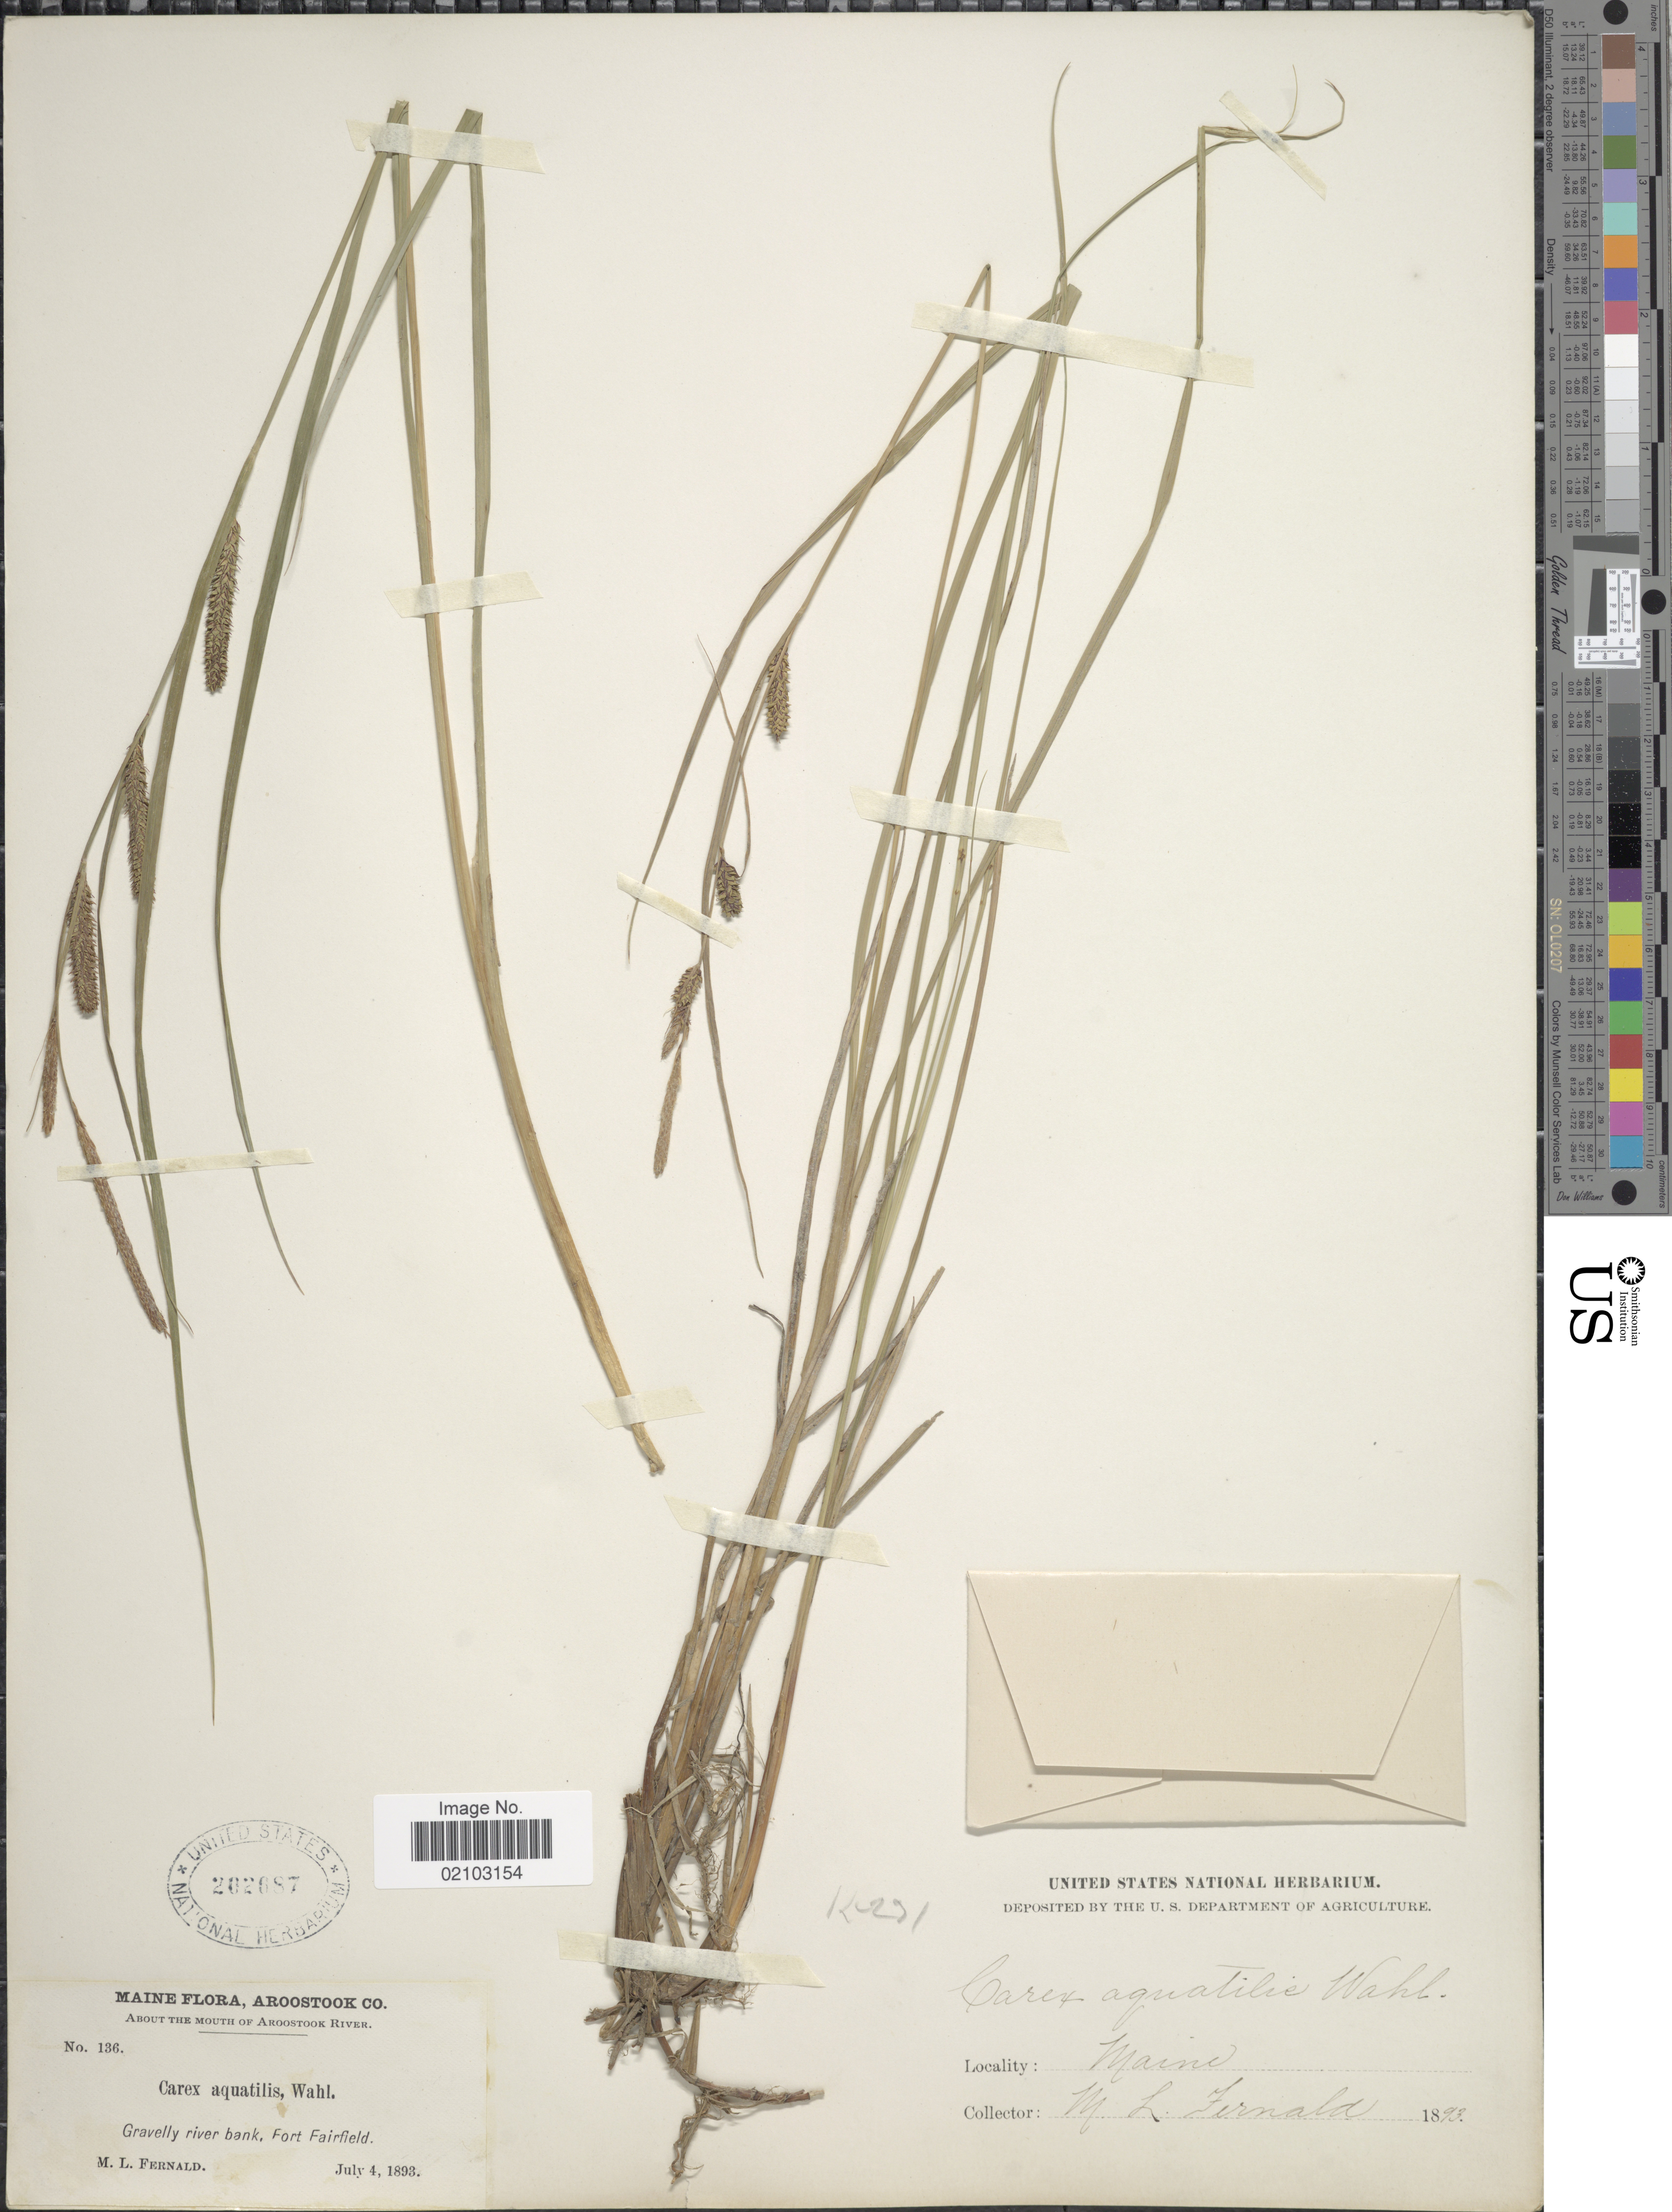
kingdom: Plantae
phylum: Tracheophyta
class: Liliopsida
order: Poales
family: Cyperaceae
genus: Carex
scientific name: Carex aquatilis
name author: Wahlenb.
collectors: M. L. Fernald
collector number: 136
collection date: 1893-07-04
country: United States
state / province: Maine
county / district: Aroostook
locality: Gravelly river bank, Fort Fairfield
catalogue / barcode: US 202687